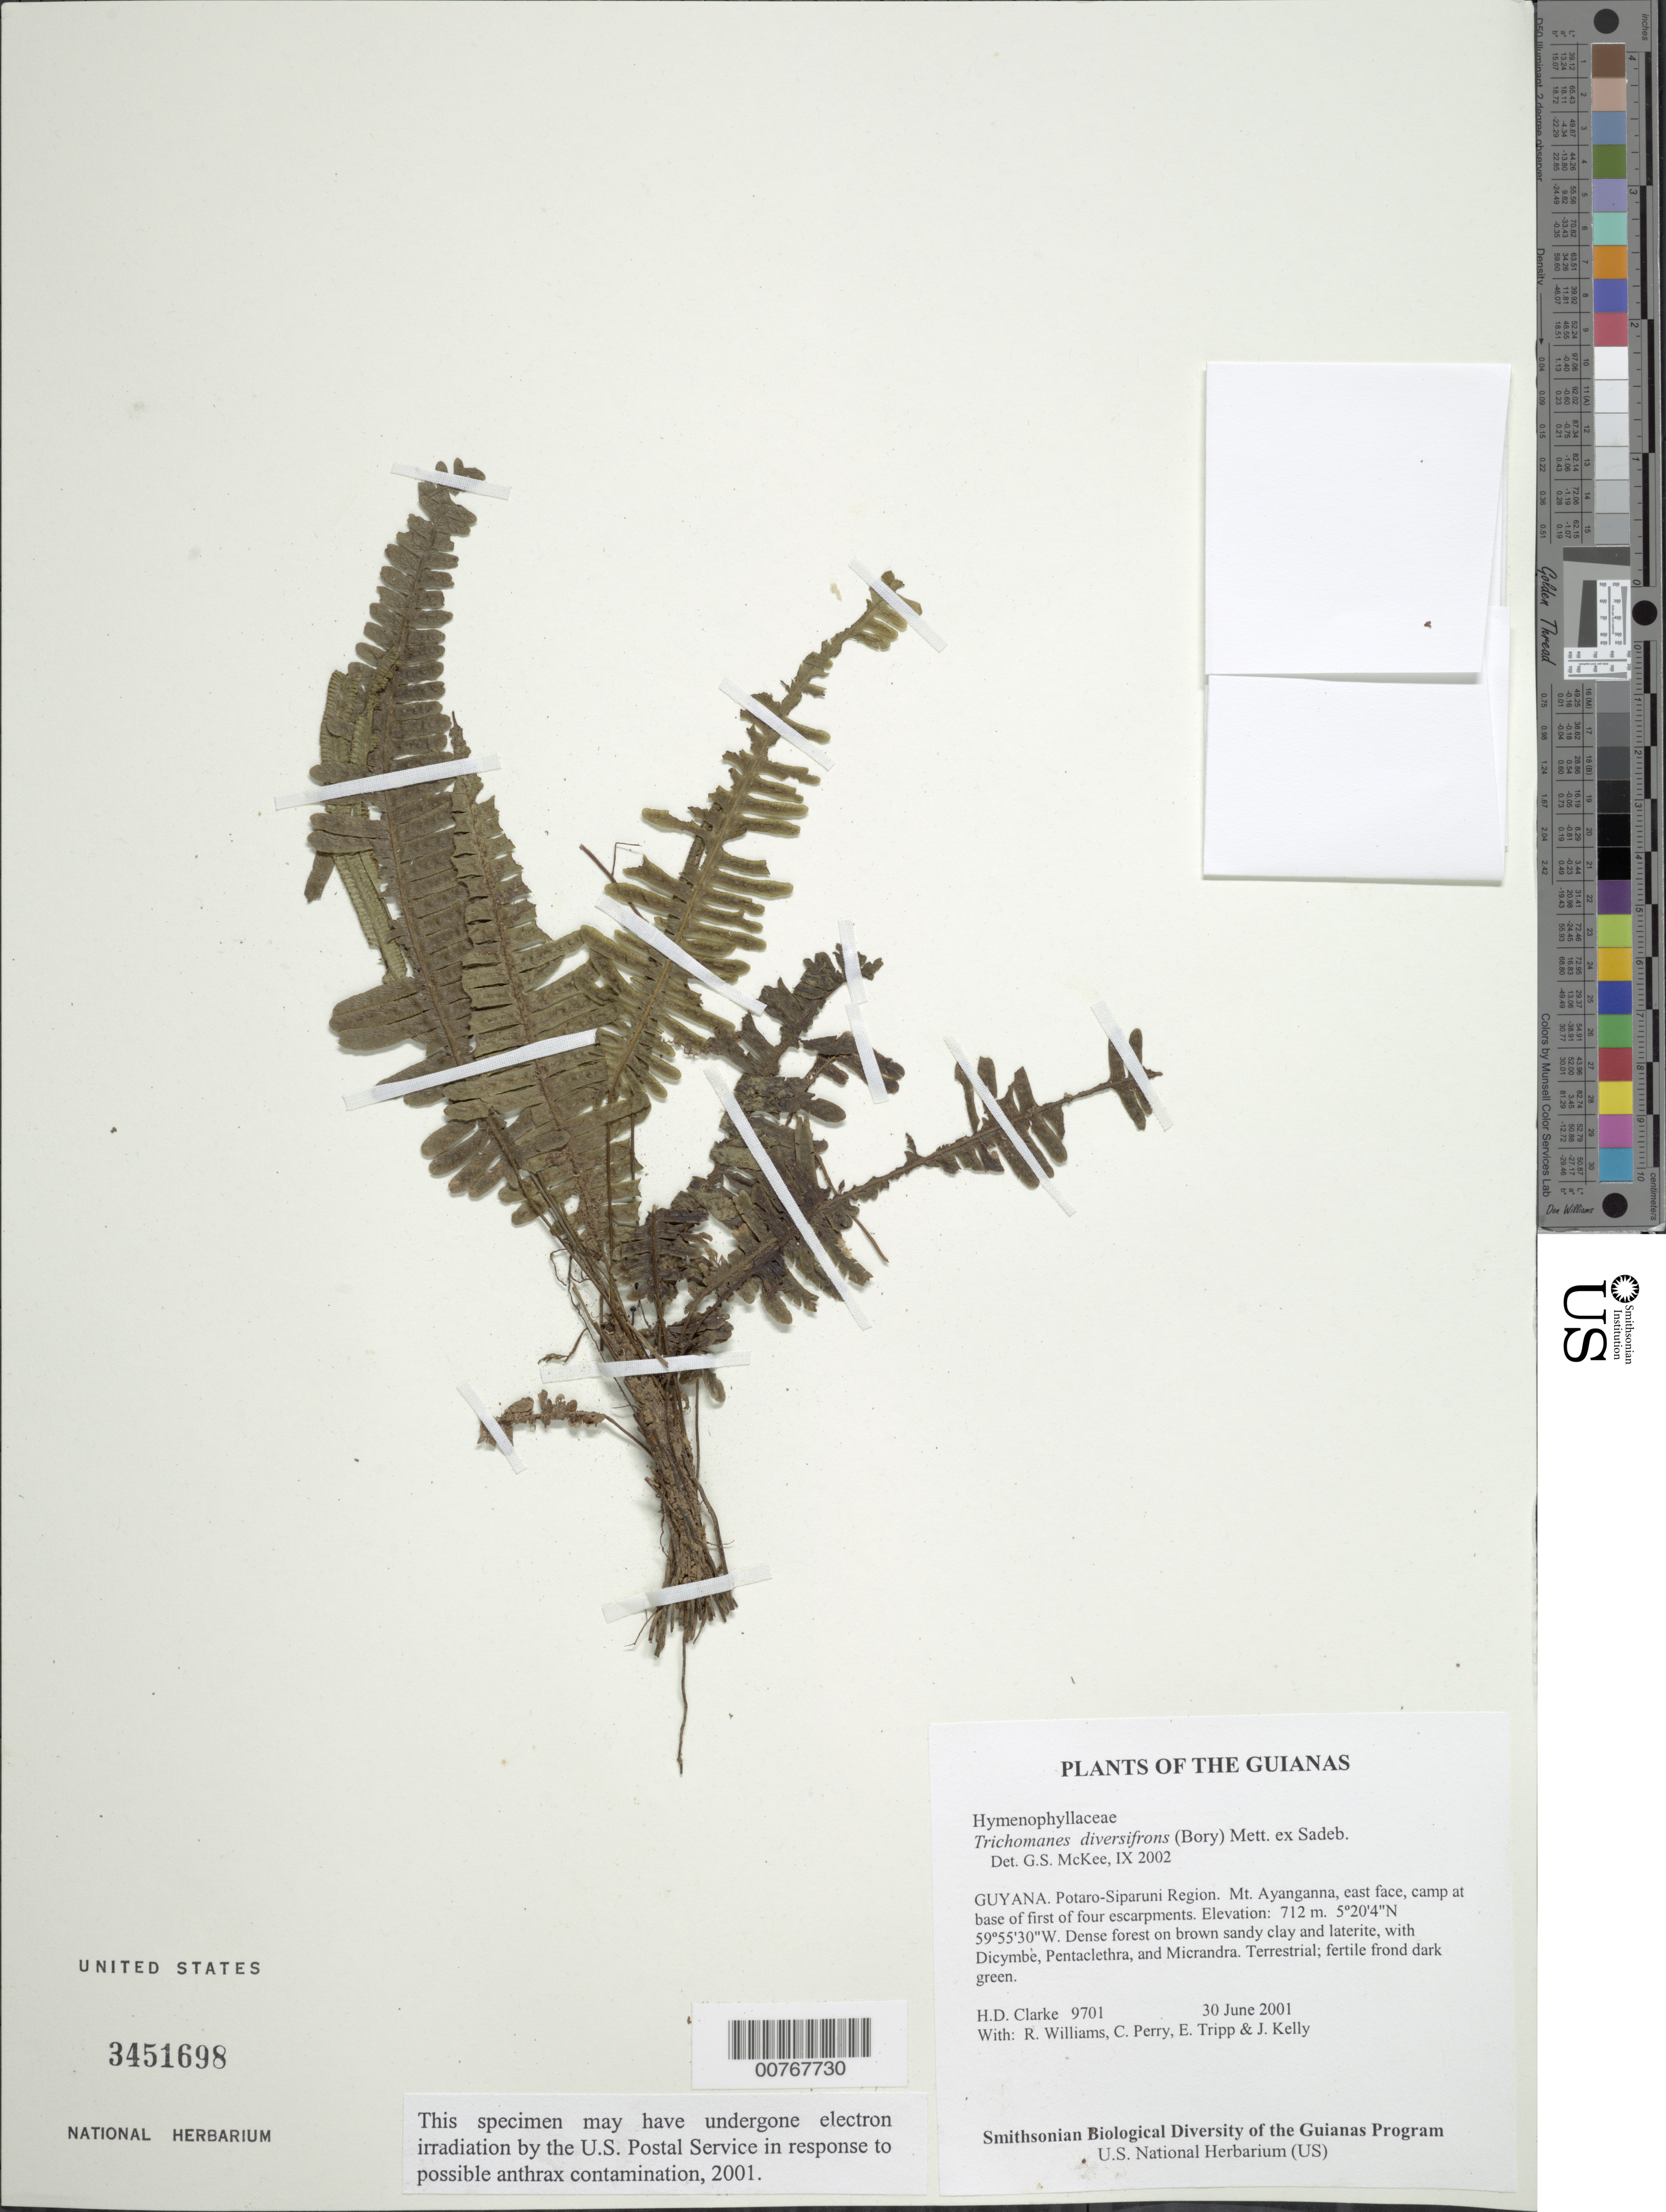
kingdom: Plantae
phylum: Tracheophyta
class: Polypodiopsida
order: Hymenophyllales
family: Hymenophyllaceae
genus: Trichomanes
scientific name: Trichomanes diversifrons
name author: (Bory) Mett. ex Sadeb.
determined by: McKee, G. S., (US), NMNH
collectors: H. D. Clarke, R. Williams, C. Perry, E. Tripp & J. Kelly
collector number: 9701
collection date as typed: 30 June 2001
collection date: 2001-06-30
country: Guyana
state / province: Potaro-Siparuni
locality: Mt. Ayanganna, east face, camp at base of first of four escarpments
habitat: Dense forest on brown sandy clay and laterite, with Dicymbe, Pentaclethra, and Micrandra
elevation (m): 712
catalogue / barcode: US 3451698